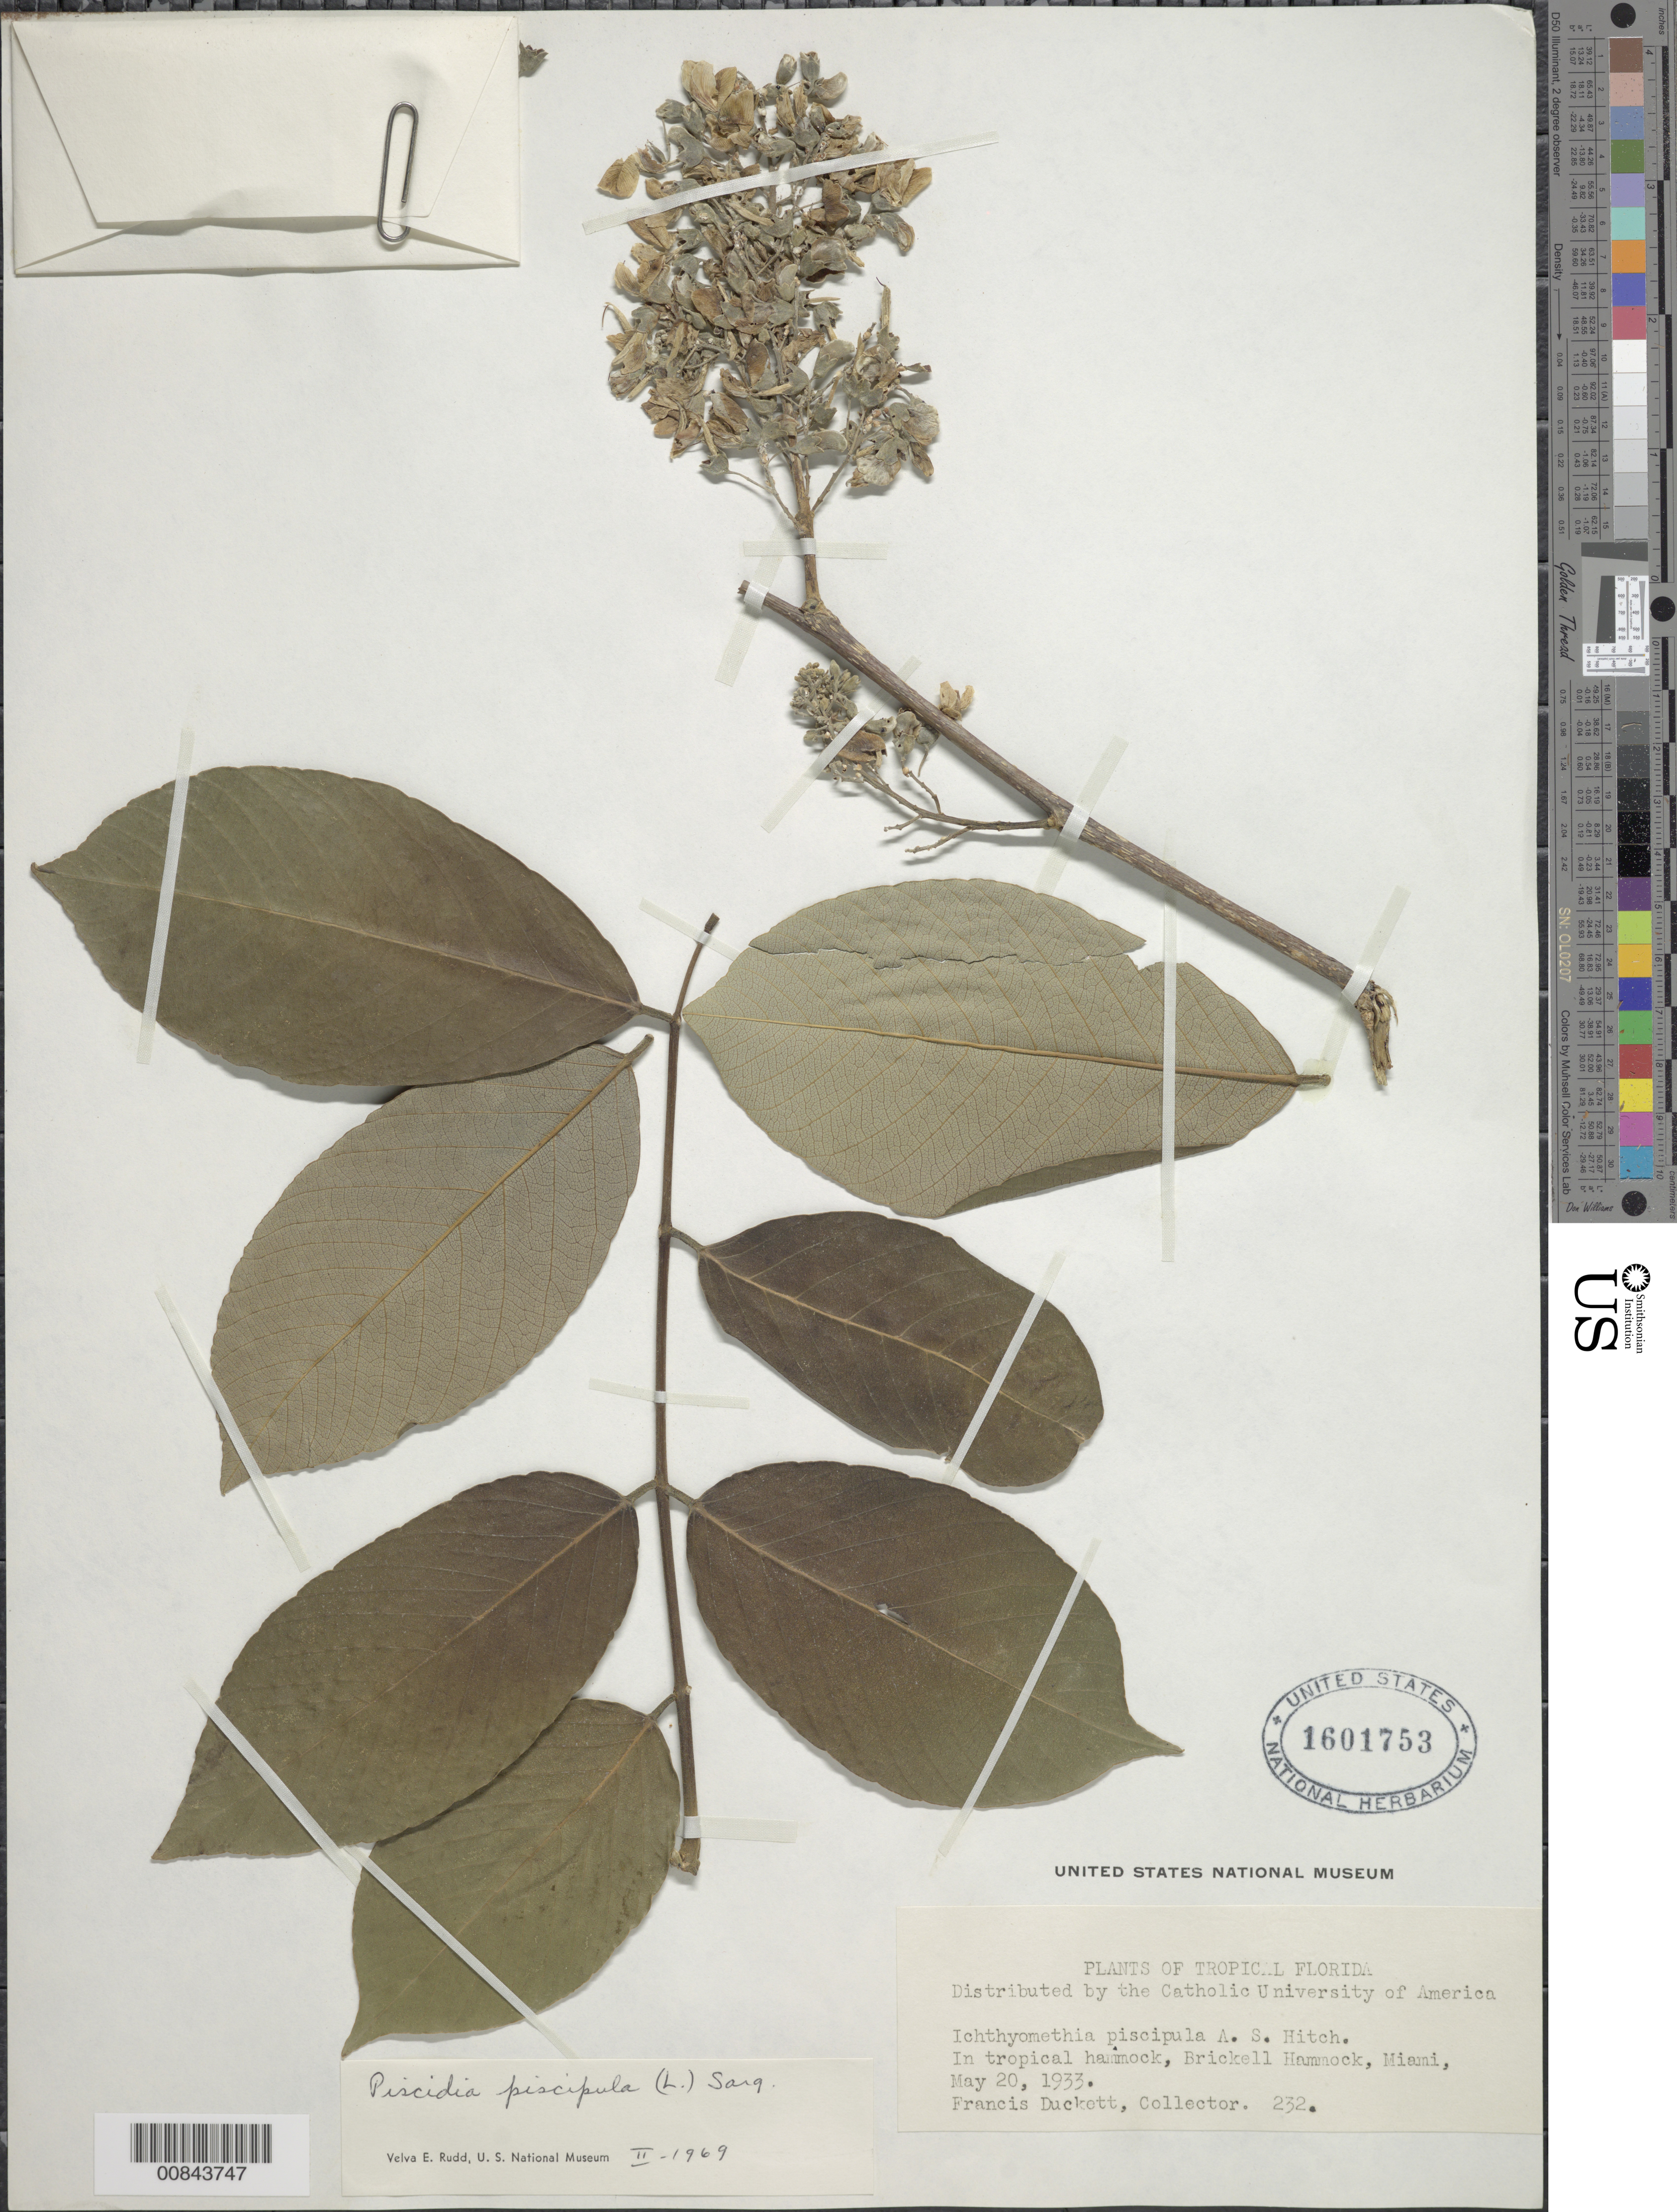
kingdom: Plantae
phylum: Tracheophyta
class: Magnoliopsida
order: Fabales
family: Fabaceae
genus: Piscidia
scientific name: Piscidia piscipula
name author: (L.) Sarg.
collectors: F. Duckett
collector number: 232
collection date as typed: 20 May 1933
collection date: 1933-05-20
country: United States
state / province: Florida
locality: Brickell Hammock, Miami.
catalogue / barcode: US 1601753